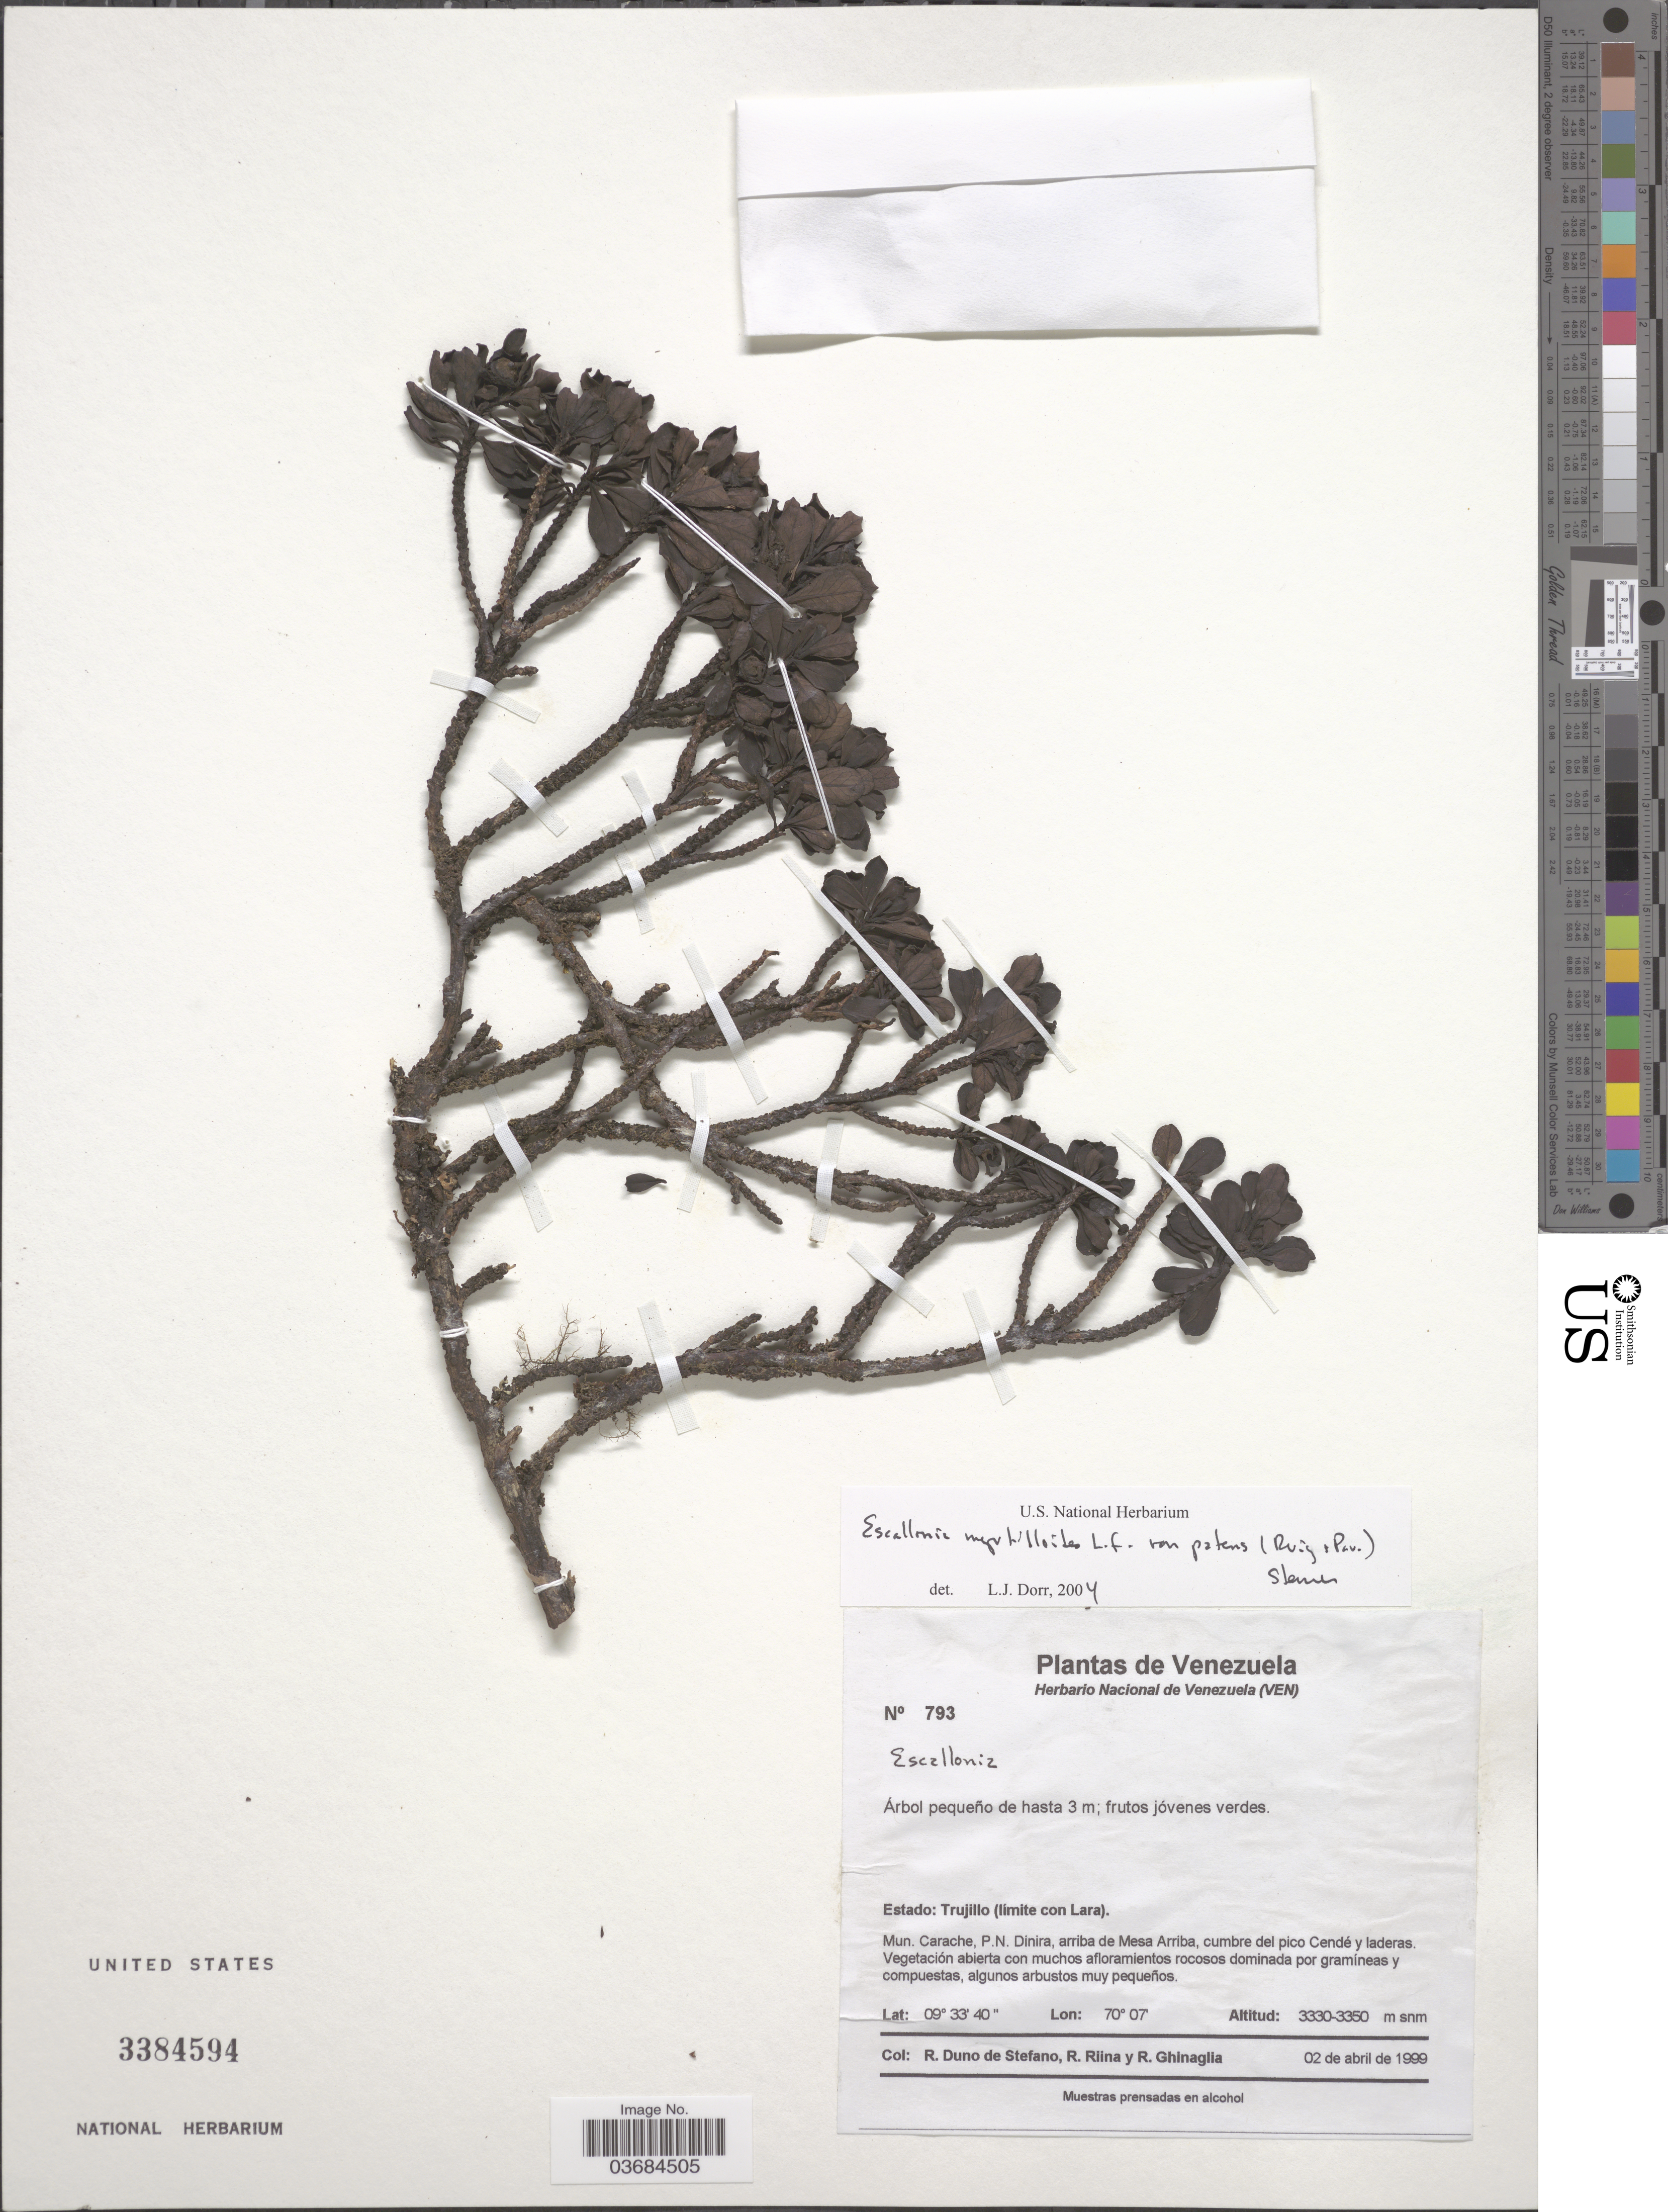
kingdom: Plantae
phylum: Tracheophyta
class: Magnoliopsida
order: Escalloniales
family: Escalloniaceae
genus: Escallonia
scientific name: Escallonia myrtilloides var. patens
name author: (Ruiz & Pavón) Sleumer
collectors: R. Duno de Stefano, R. Riina & R. Ghinaglia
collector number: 793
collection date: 1999-04-02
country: Venezuela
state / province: Trujillo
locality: (límite con Lara). Mun. Carache, P.N. Dinira, arriba de Mesa Arriba, cumbre del pico Cendé y laderas.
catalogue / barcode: US 3384594